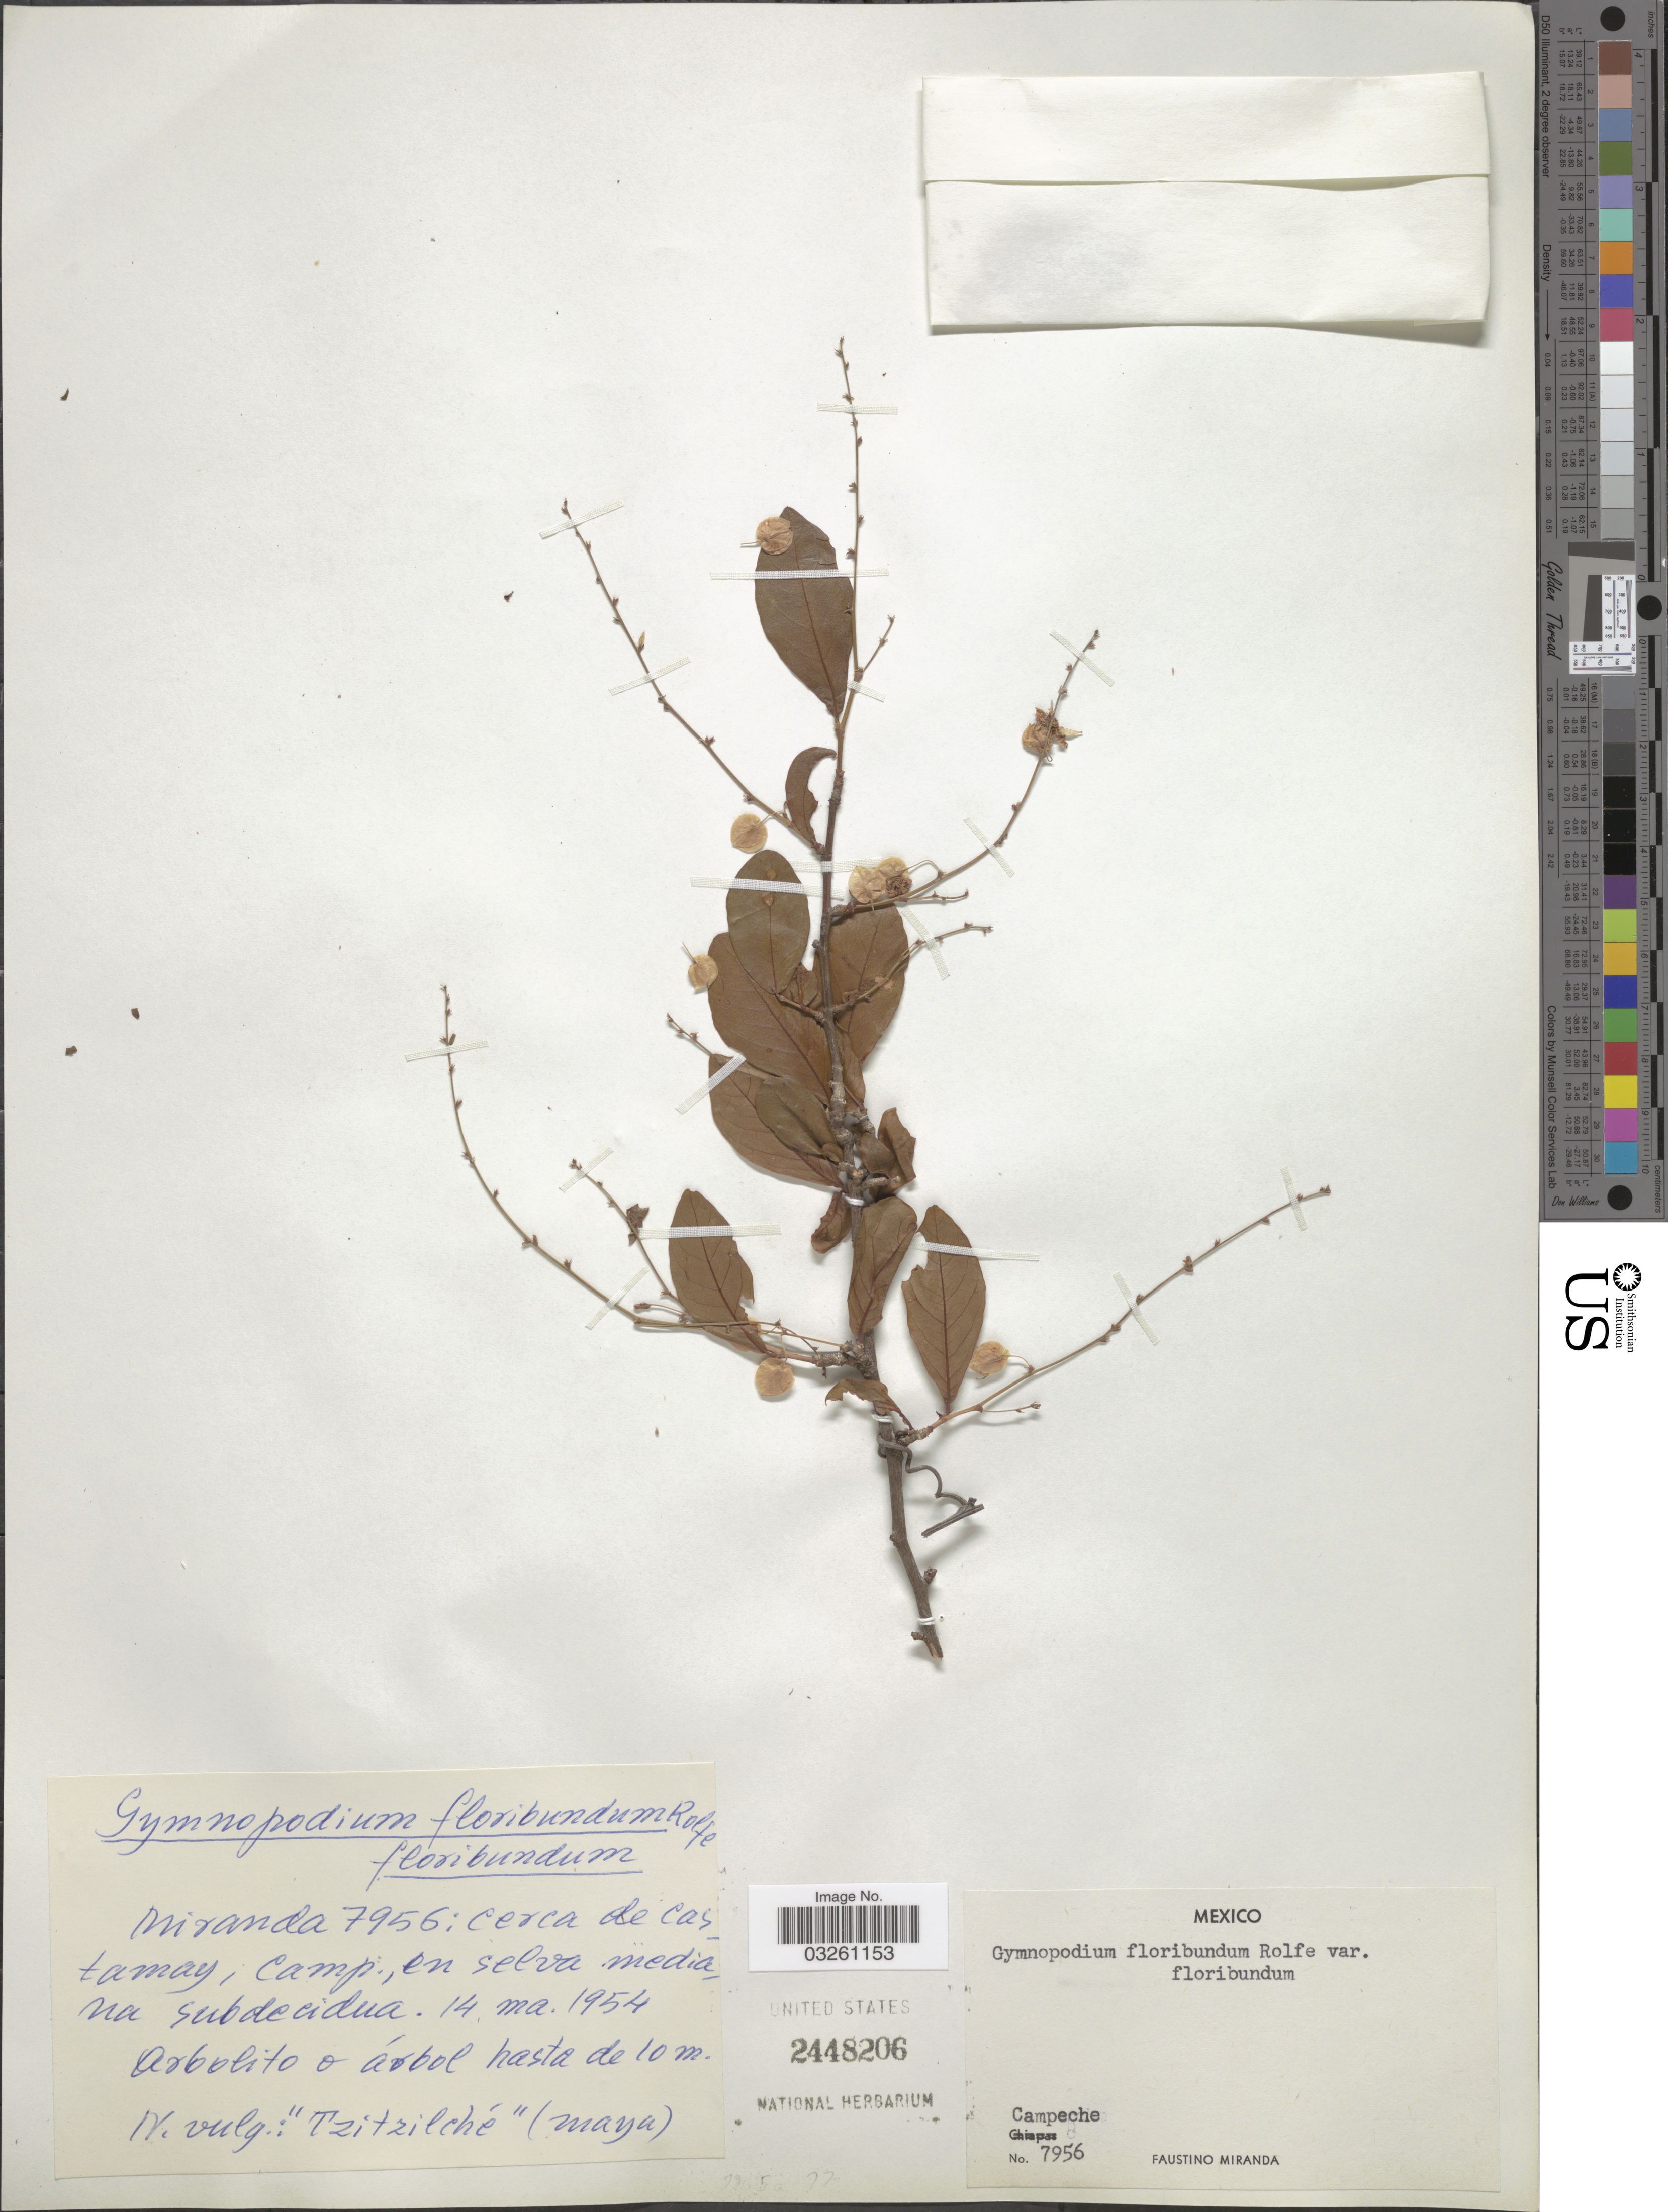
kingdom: Plantae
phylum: Tracheophyta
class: Magnoliopsida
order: Caryophyllales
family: Polygonaceae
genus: Gymnopodium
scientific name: Gymnopodium floribundum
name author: Rolfe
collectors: F. Miranda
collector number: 7956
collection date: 1954-05-14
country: Mexico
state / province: Campeche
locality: Cerca de Castamay, Camp.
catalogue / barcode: US 2448206